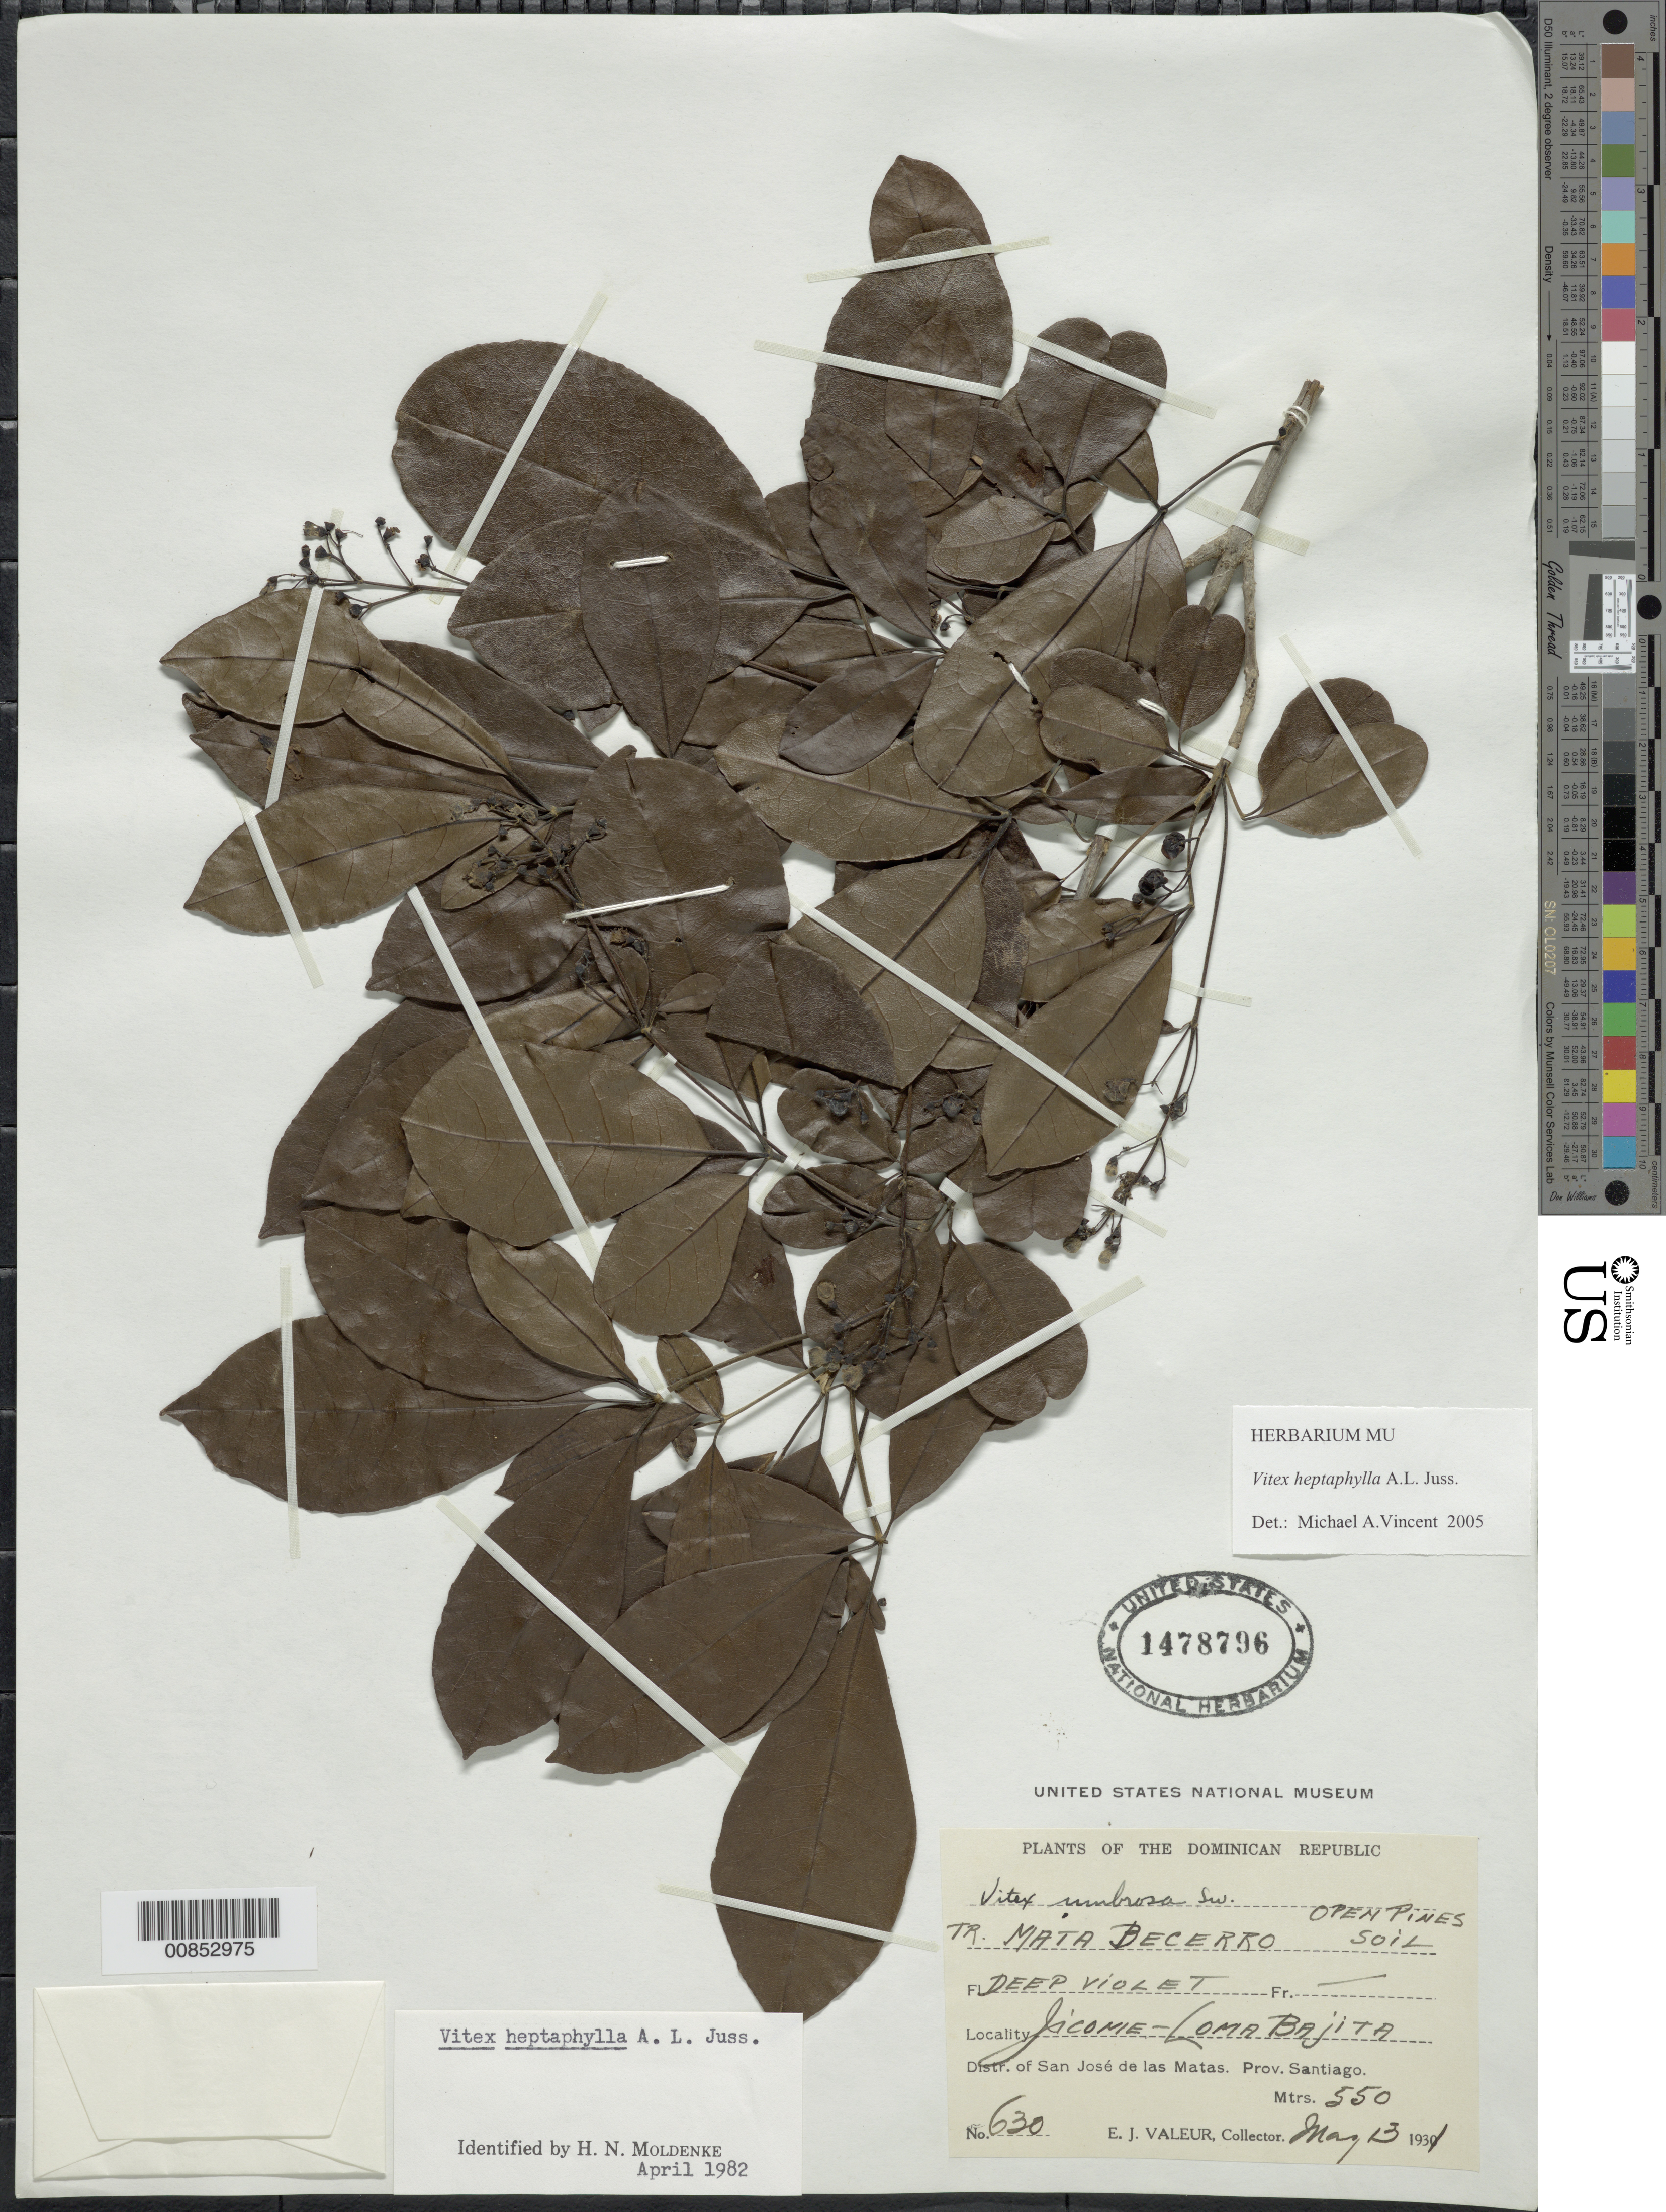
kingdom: Plantae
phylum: Tracheophyta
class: Magnoliopsida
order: Lamiales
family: Lamiaceae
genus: Vitex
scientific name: Vitex heptaphylla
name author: A. Juss.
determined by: Vincent, Michael A.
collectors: E. Valeur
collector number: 630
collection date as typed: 13 May 1931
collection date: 1931-05-13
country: Dominican Republic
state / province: Santiago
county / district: San José de las Matas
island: Hispaniola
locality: Jicomé-Loma Bajita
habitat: Open pines, soil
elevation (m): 550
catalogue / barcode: US 1478796